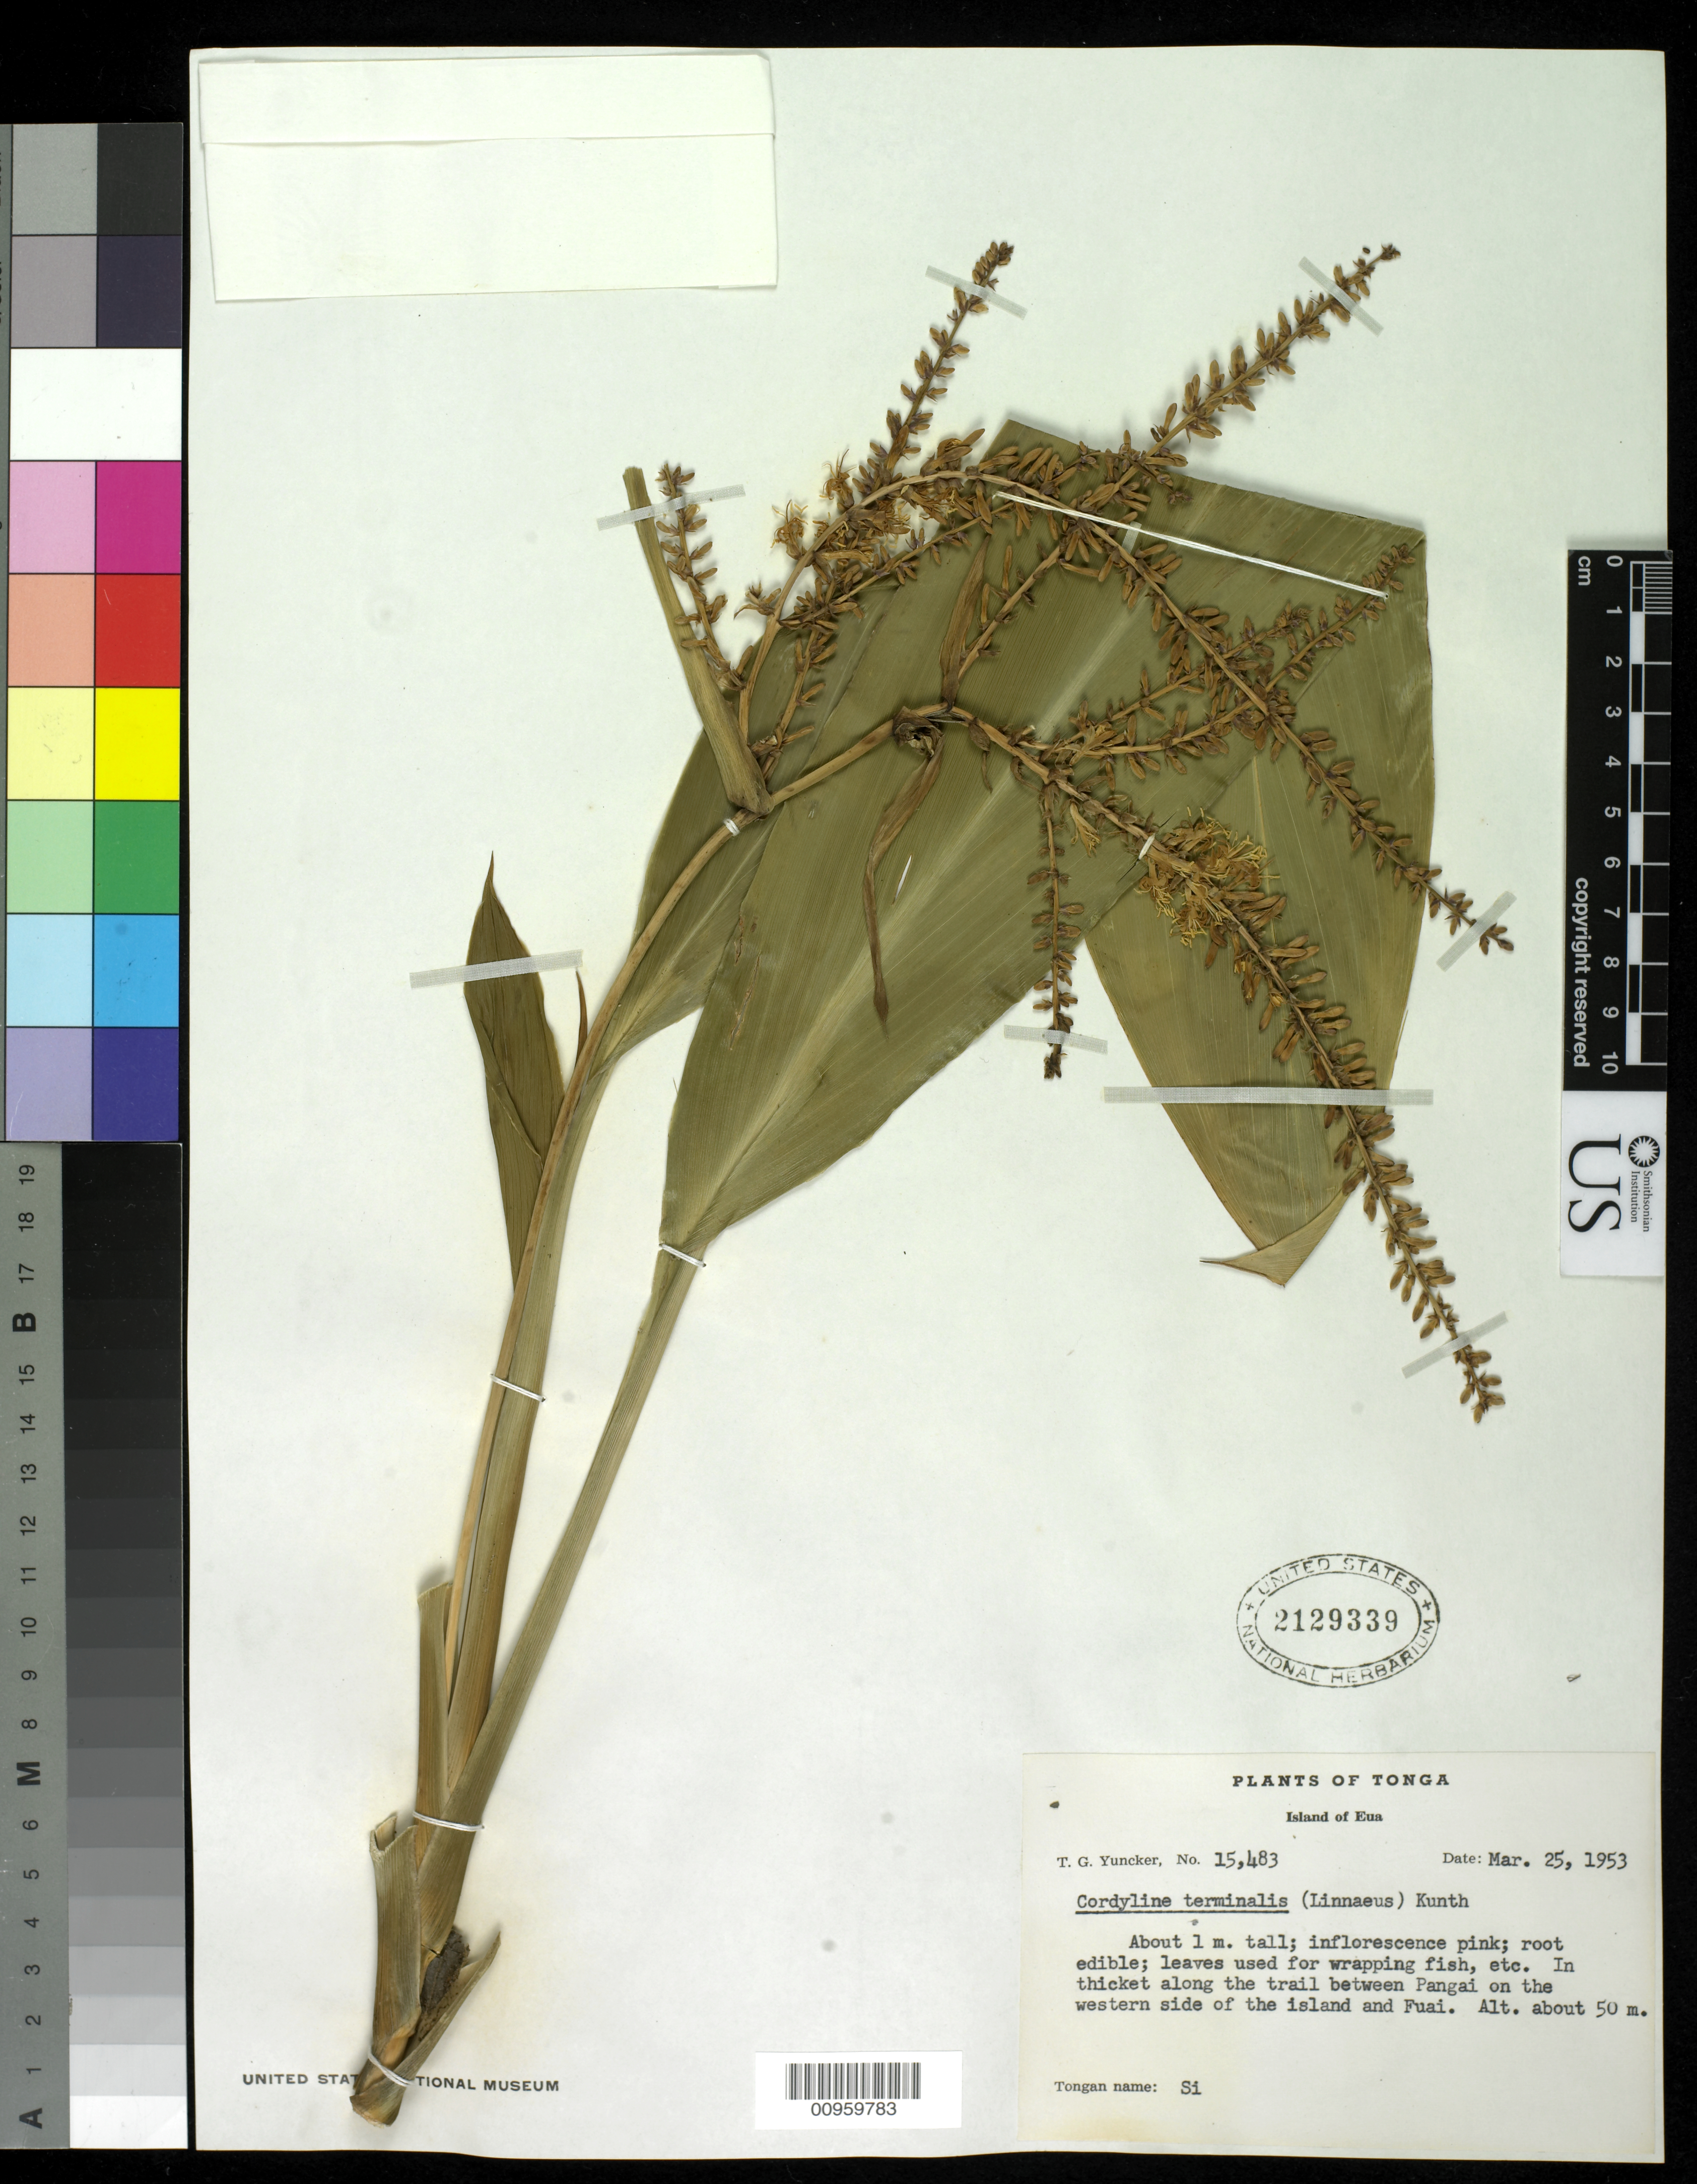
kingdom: Plantae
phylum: Tracheophyta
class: Liliopsida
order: Asparagales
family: Asparagaceae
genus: Cordyline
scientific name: Cordyline terminalis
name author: (L.) Kunth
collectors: T. G. Yuncker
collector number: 15483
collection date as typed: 25 Mar 1952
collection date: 1952-03-25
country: Tonga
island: Eua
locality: between Pangai and Fuai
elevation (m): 50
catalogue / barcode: US 2129339